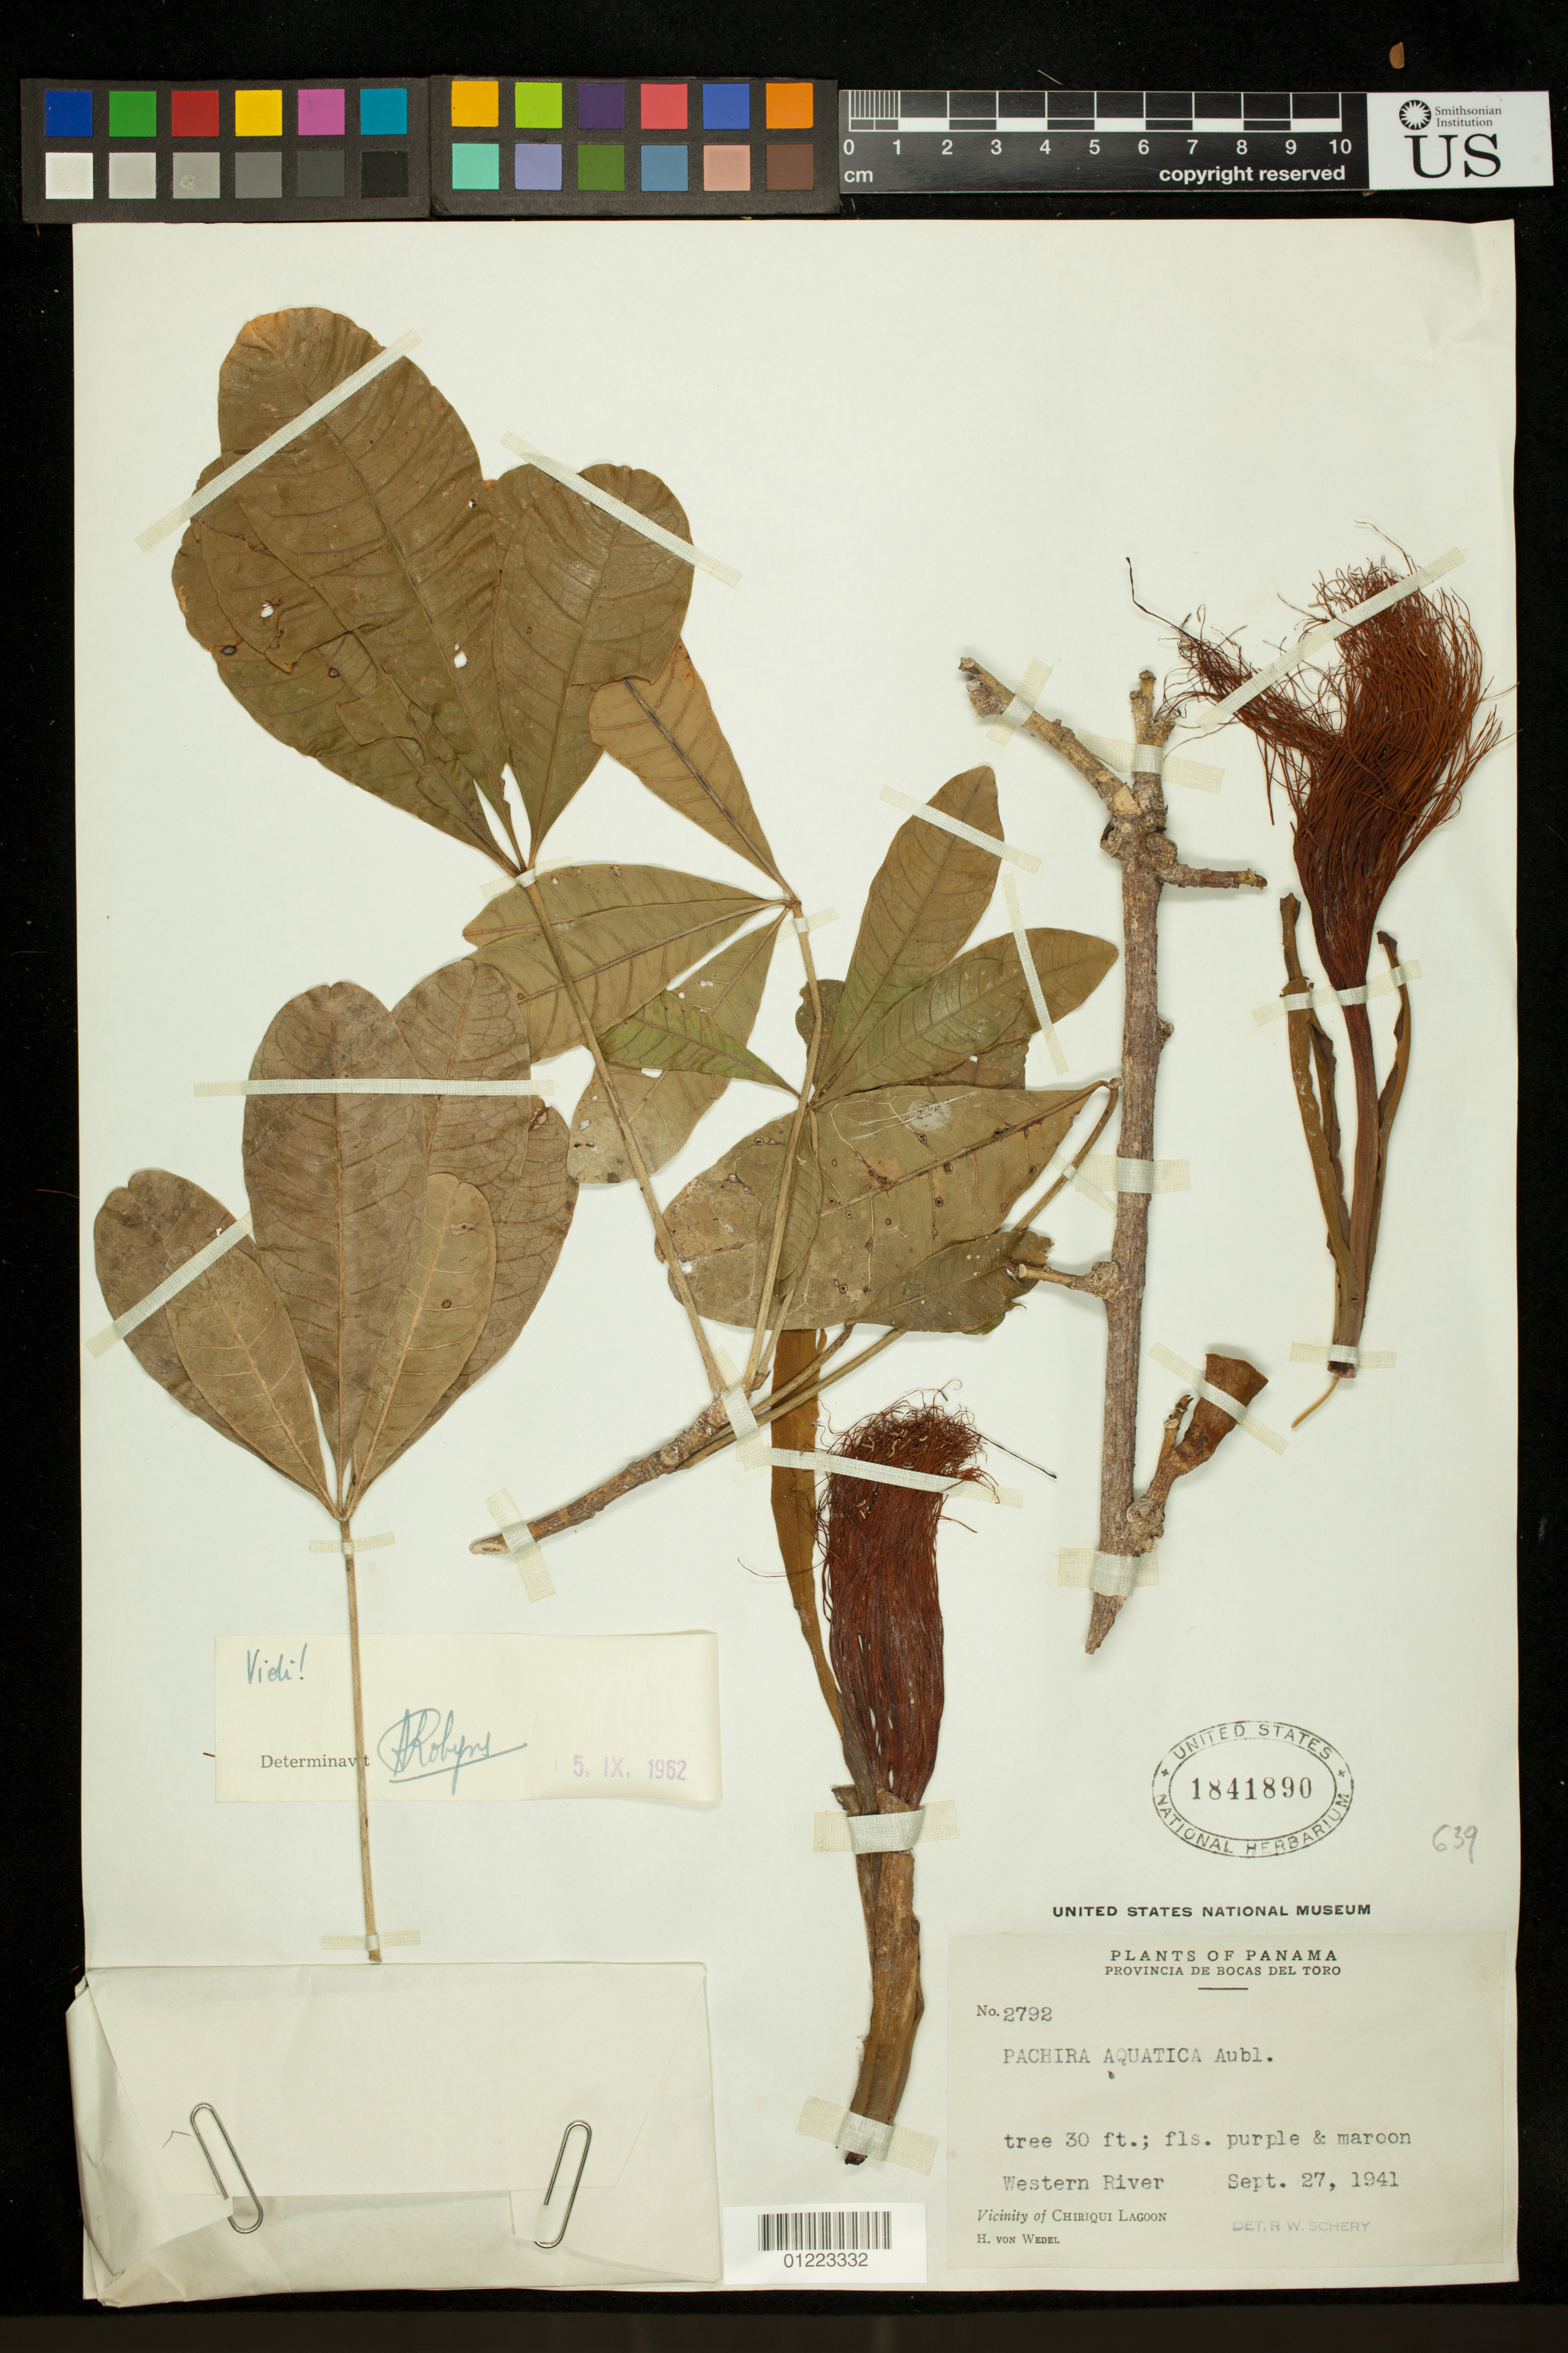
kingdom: Plantae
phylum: Tracheophyta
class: Magnoliopsida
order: Malvales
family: Malvaceae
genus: Pachira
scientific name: Pachira aquatica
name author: Aubl.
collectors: H. von Wedel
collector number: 2792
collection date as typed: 9/27/1941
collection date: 1941-09-27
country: Panama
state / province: Bocas del Toro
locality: Bocas del Toro, Western River, Vicinity of Chiriqui Lagoon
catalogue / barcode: US 1841890